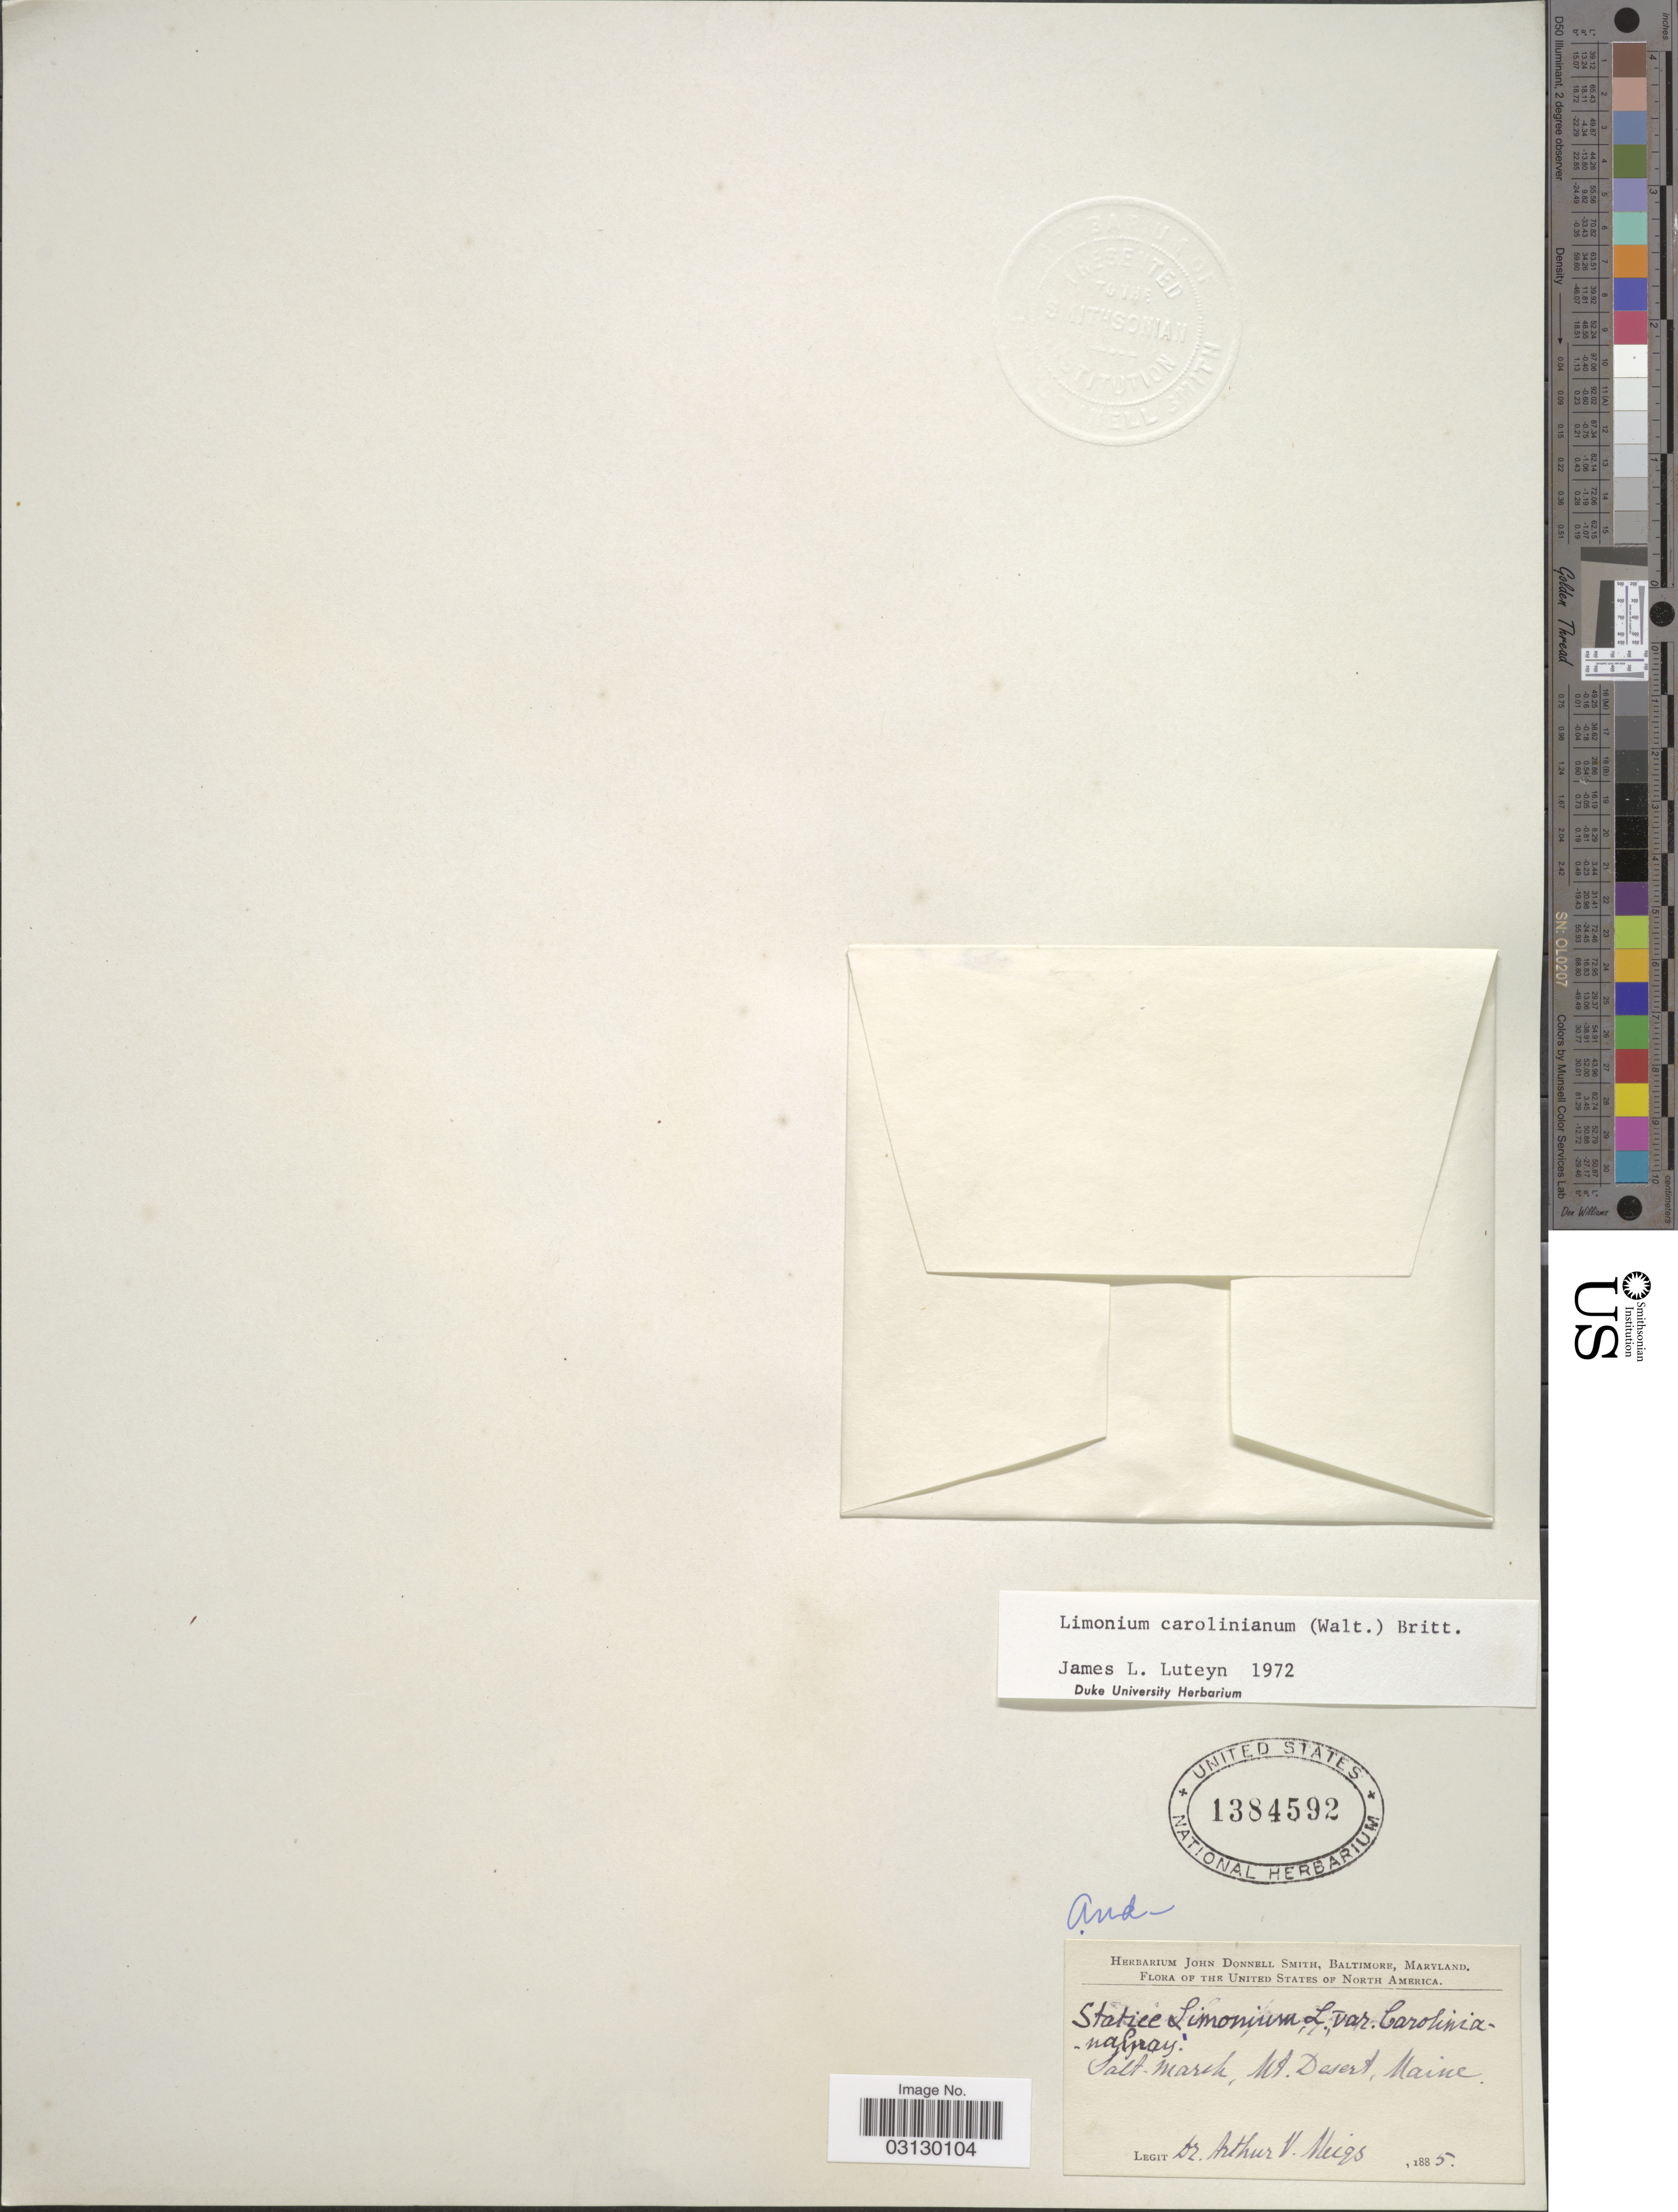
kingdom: Plantae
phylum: Tracheophyta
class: Magnoliopsida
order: Caryophyllales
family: Plumbaginaceae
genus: Limonium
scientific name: Limonium carolinianum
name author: (Walter) Britton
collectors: A. Meigs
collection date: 1885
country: United States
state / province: Maine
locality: Salt marsh, Mt. Desert.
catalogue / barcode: US 1384592